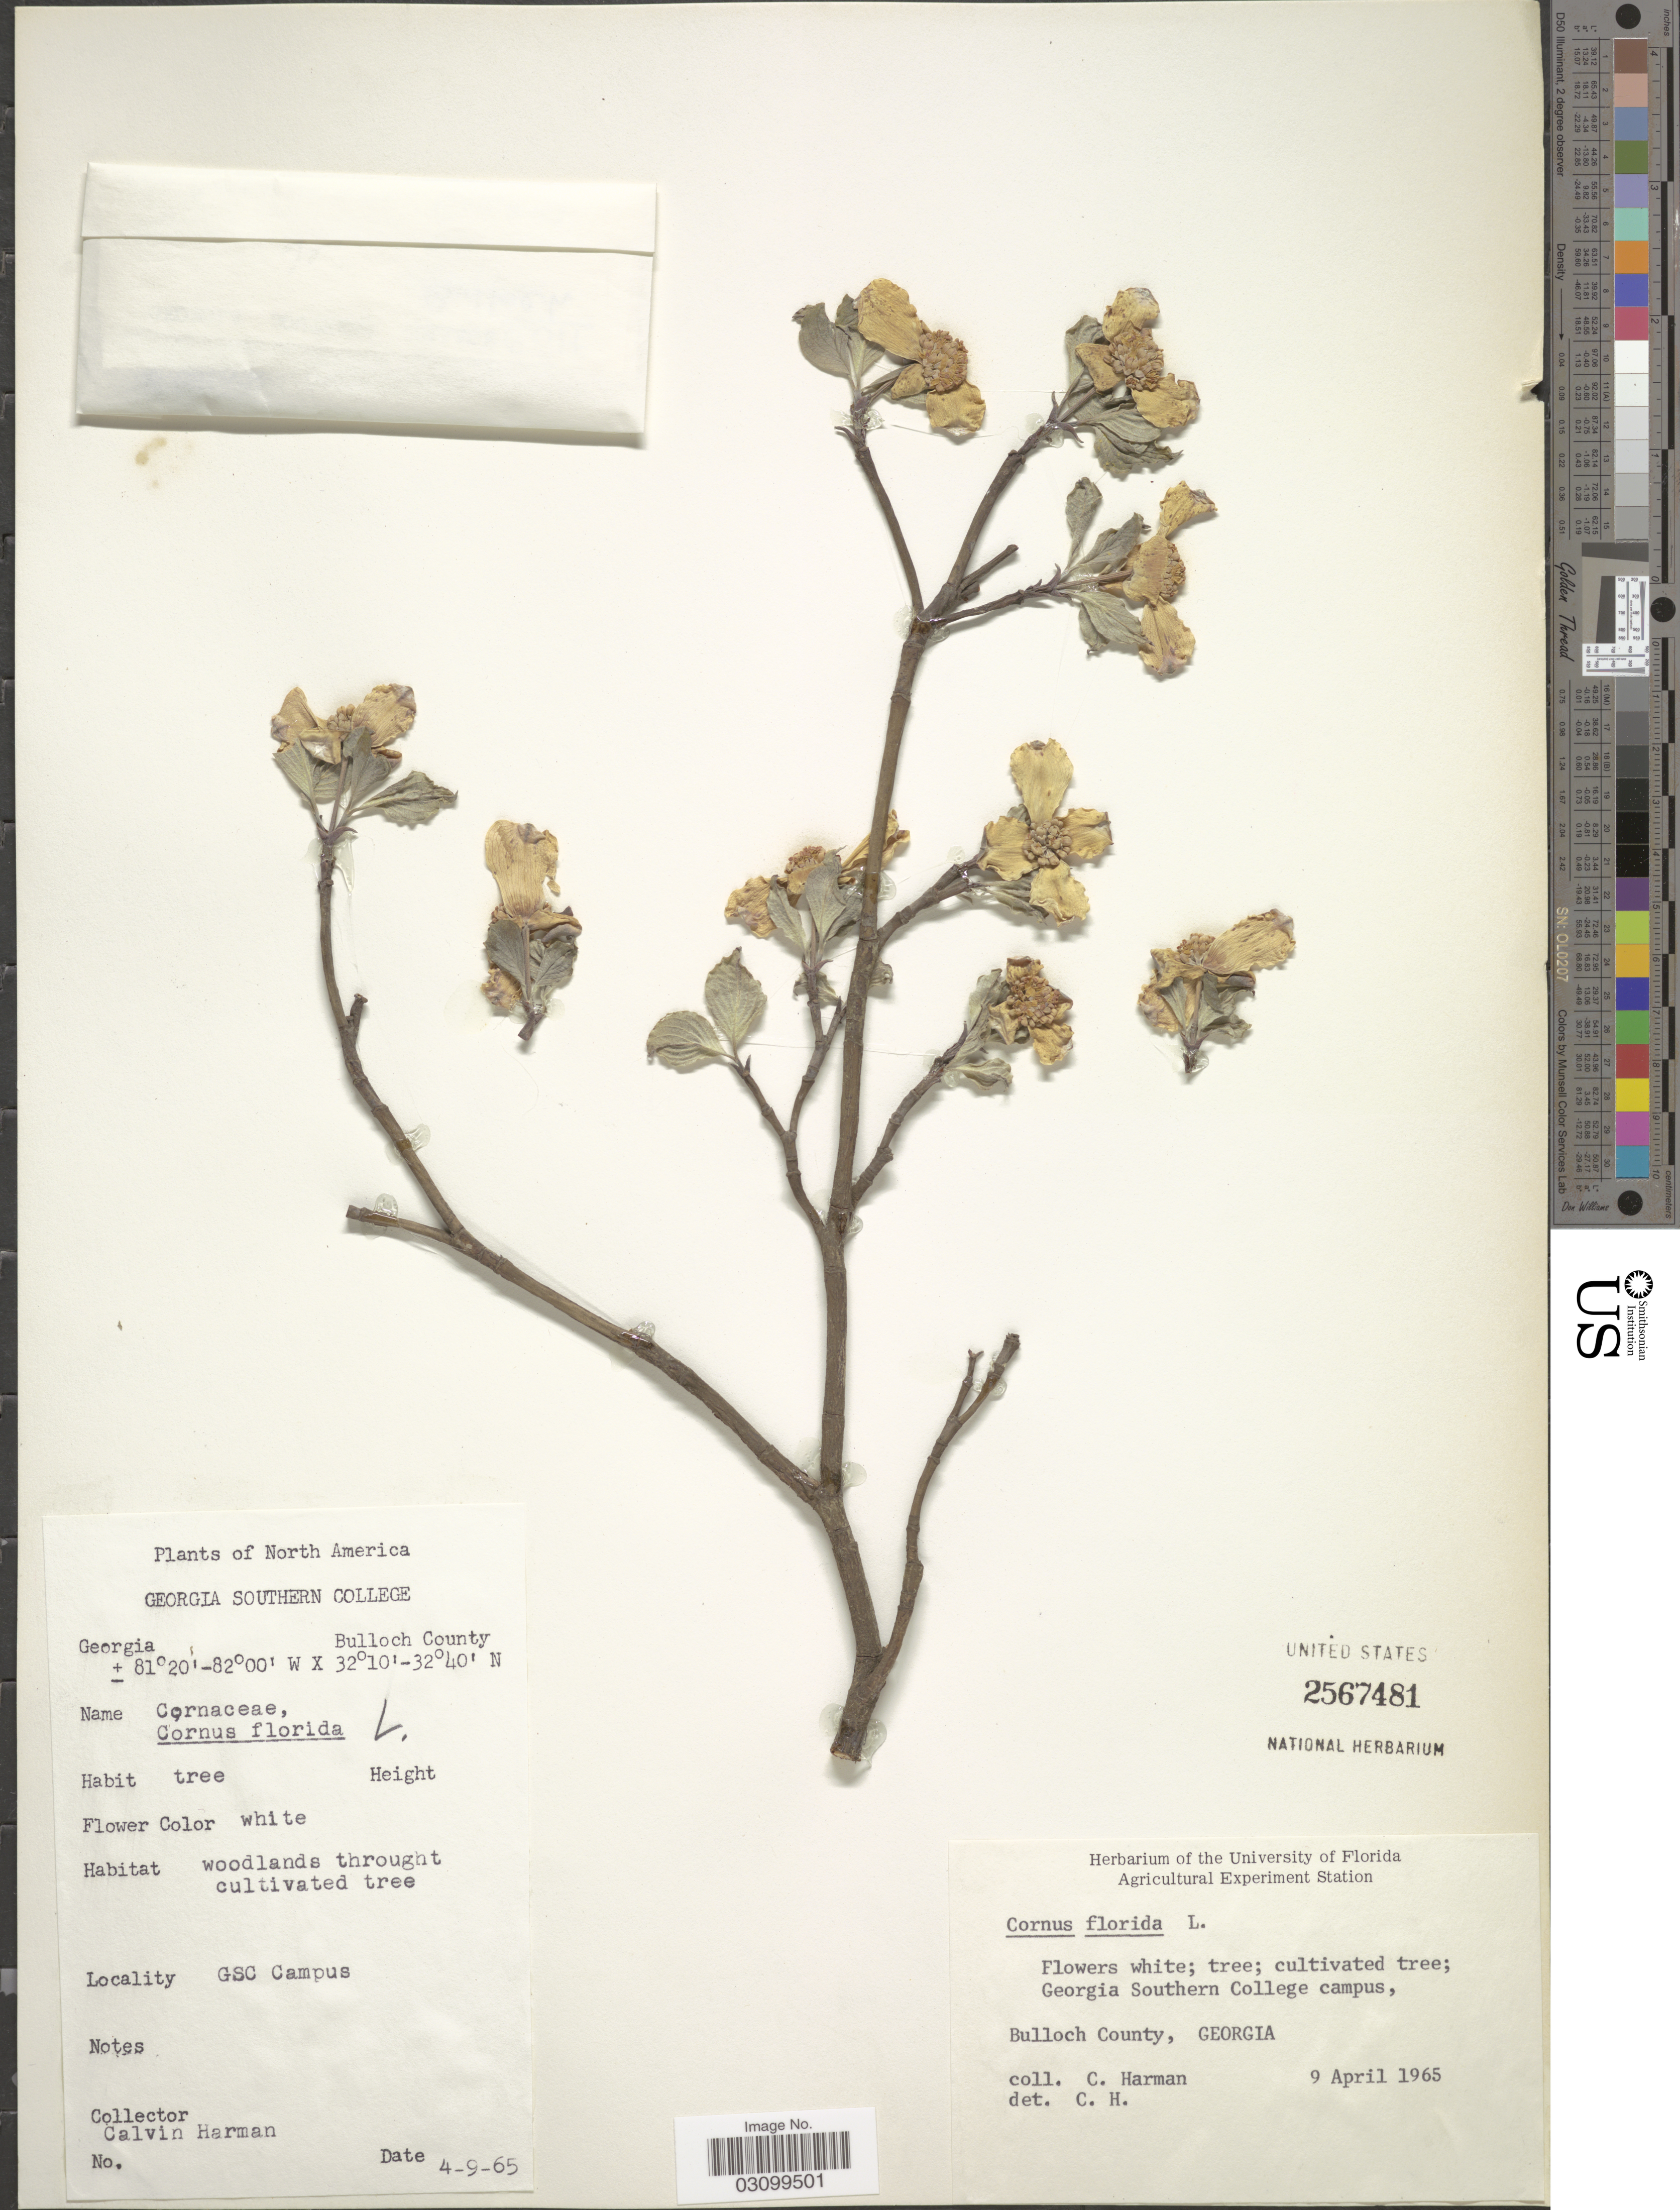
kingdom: Plantae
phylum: Tracheophyta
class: Magnoliopsida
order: Cornales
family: Cornaceae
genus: Cornus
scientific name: Cornus florida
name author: L.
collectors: C. Harman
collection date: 1965-04-09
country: United States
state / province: Georgia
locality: Georgia Southern College campus, Bulloch County.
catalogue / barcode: US 2567481